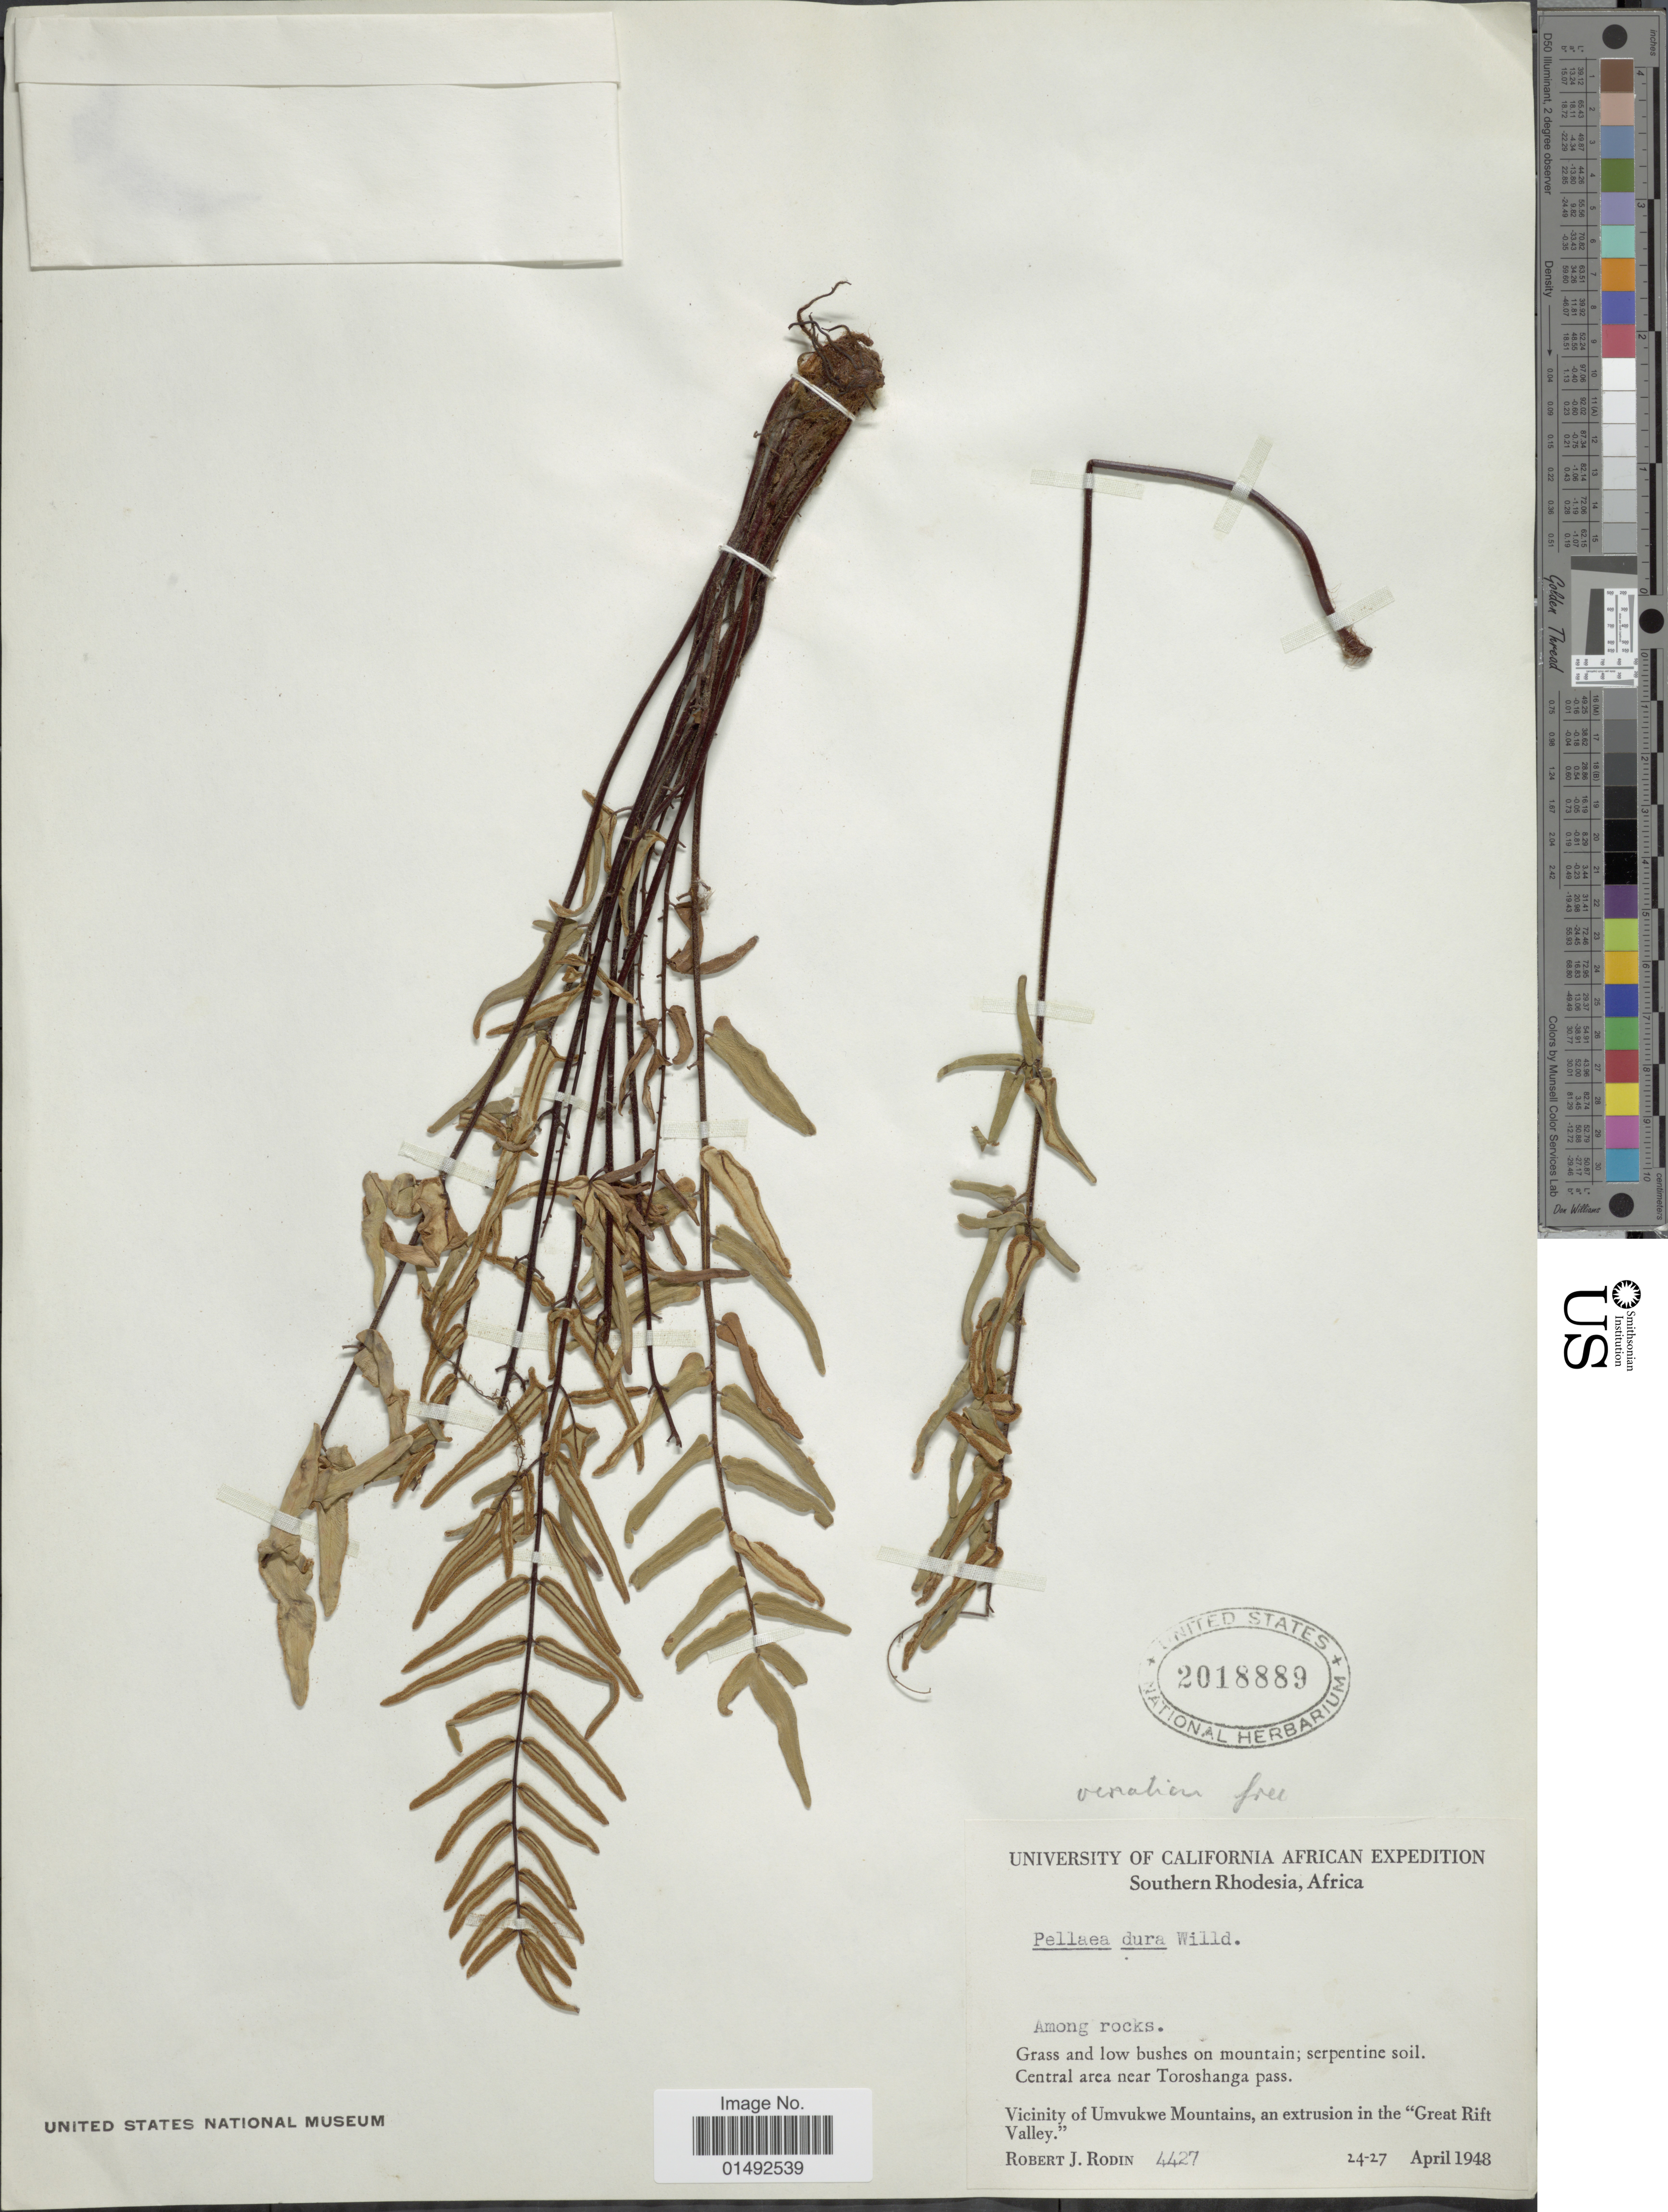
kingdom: Plantae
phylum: Tracheophyta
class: Polypodiopsida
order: Polypodiales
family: Pteridaceae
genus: Pellaea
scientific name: Pellaea dura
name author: (Willd.) Baker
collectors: R. J. Rodin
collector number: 4427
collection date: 1948-04-24/1948-04-27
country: Zimbabwe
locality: Southern Rhodesia, Central area near Toroshanga Pass, Vicinity of Umvukwe Mountains, an extrusion in the 'Great Rift Valley'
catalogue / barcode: US 2018889